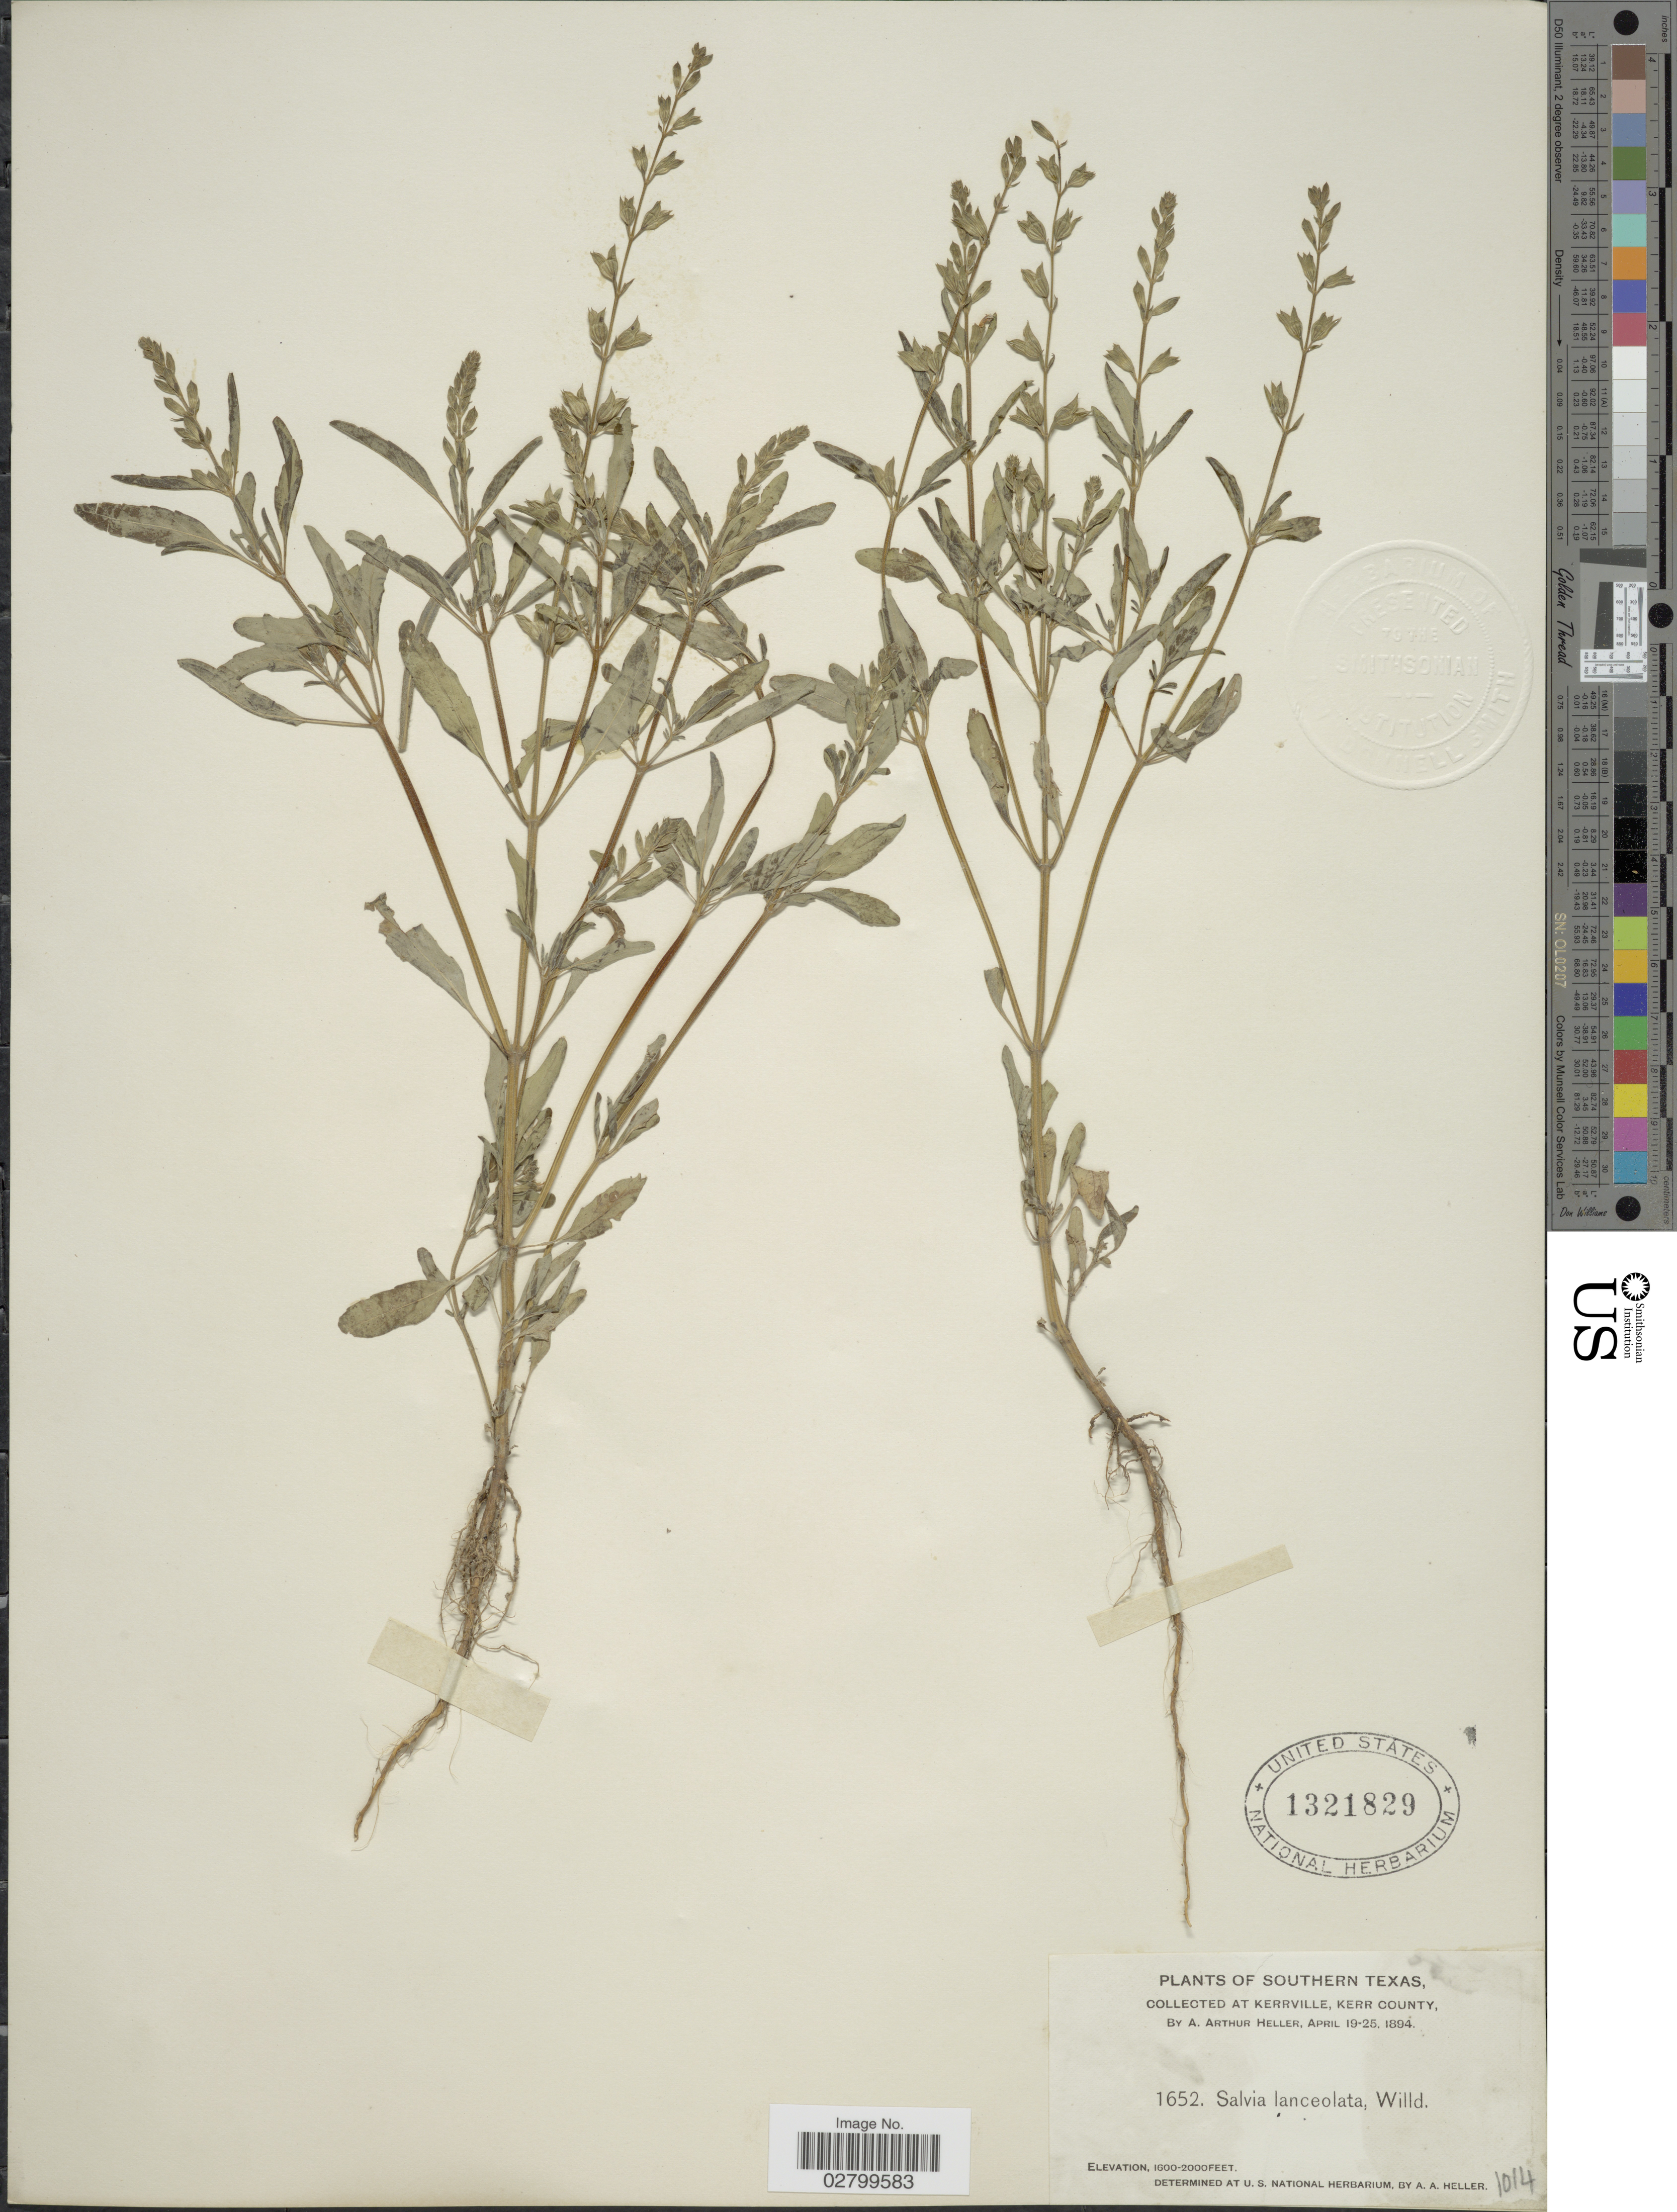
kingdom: Plantae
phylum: Tracheophyta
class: Magnoliopsida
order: Lamiales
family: Lamiaceae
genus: Salvia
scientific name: Salvia lanceolata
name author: Brouss.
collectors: A. A. Heller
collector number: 1652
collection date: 1894-04-19/1894-04-25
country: United States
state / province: Texas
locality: Southern Texas, at Kerrville, Kerr County.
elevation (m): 488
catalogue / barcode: US 1321829